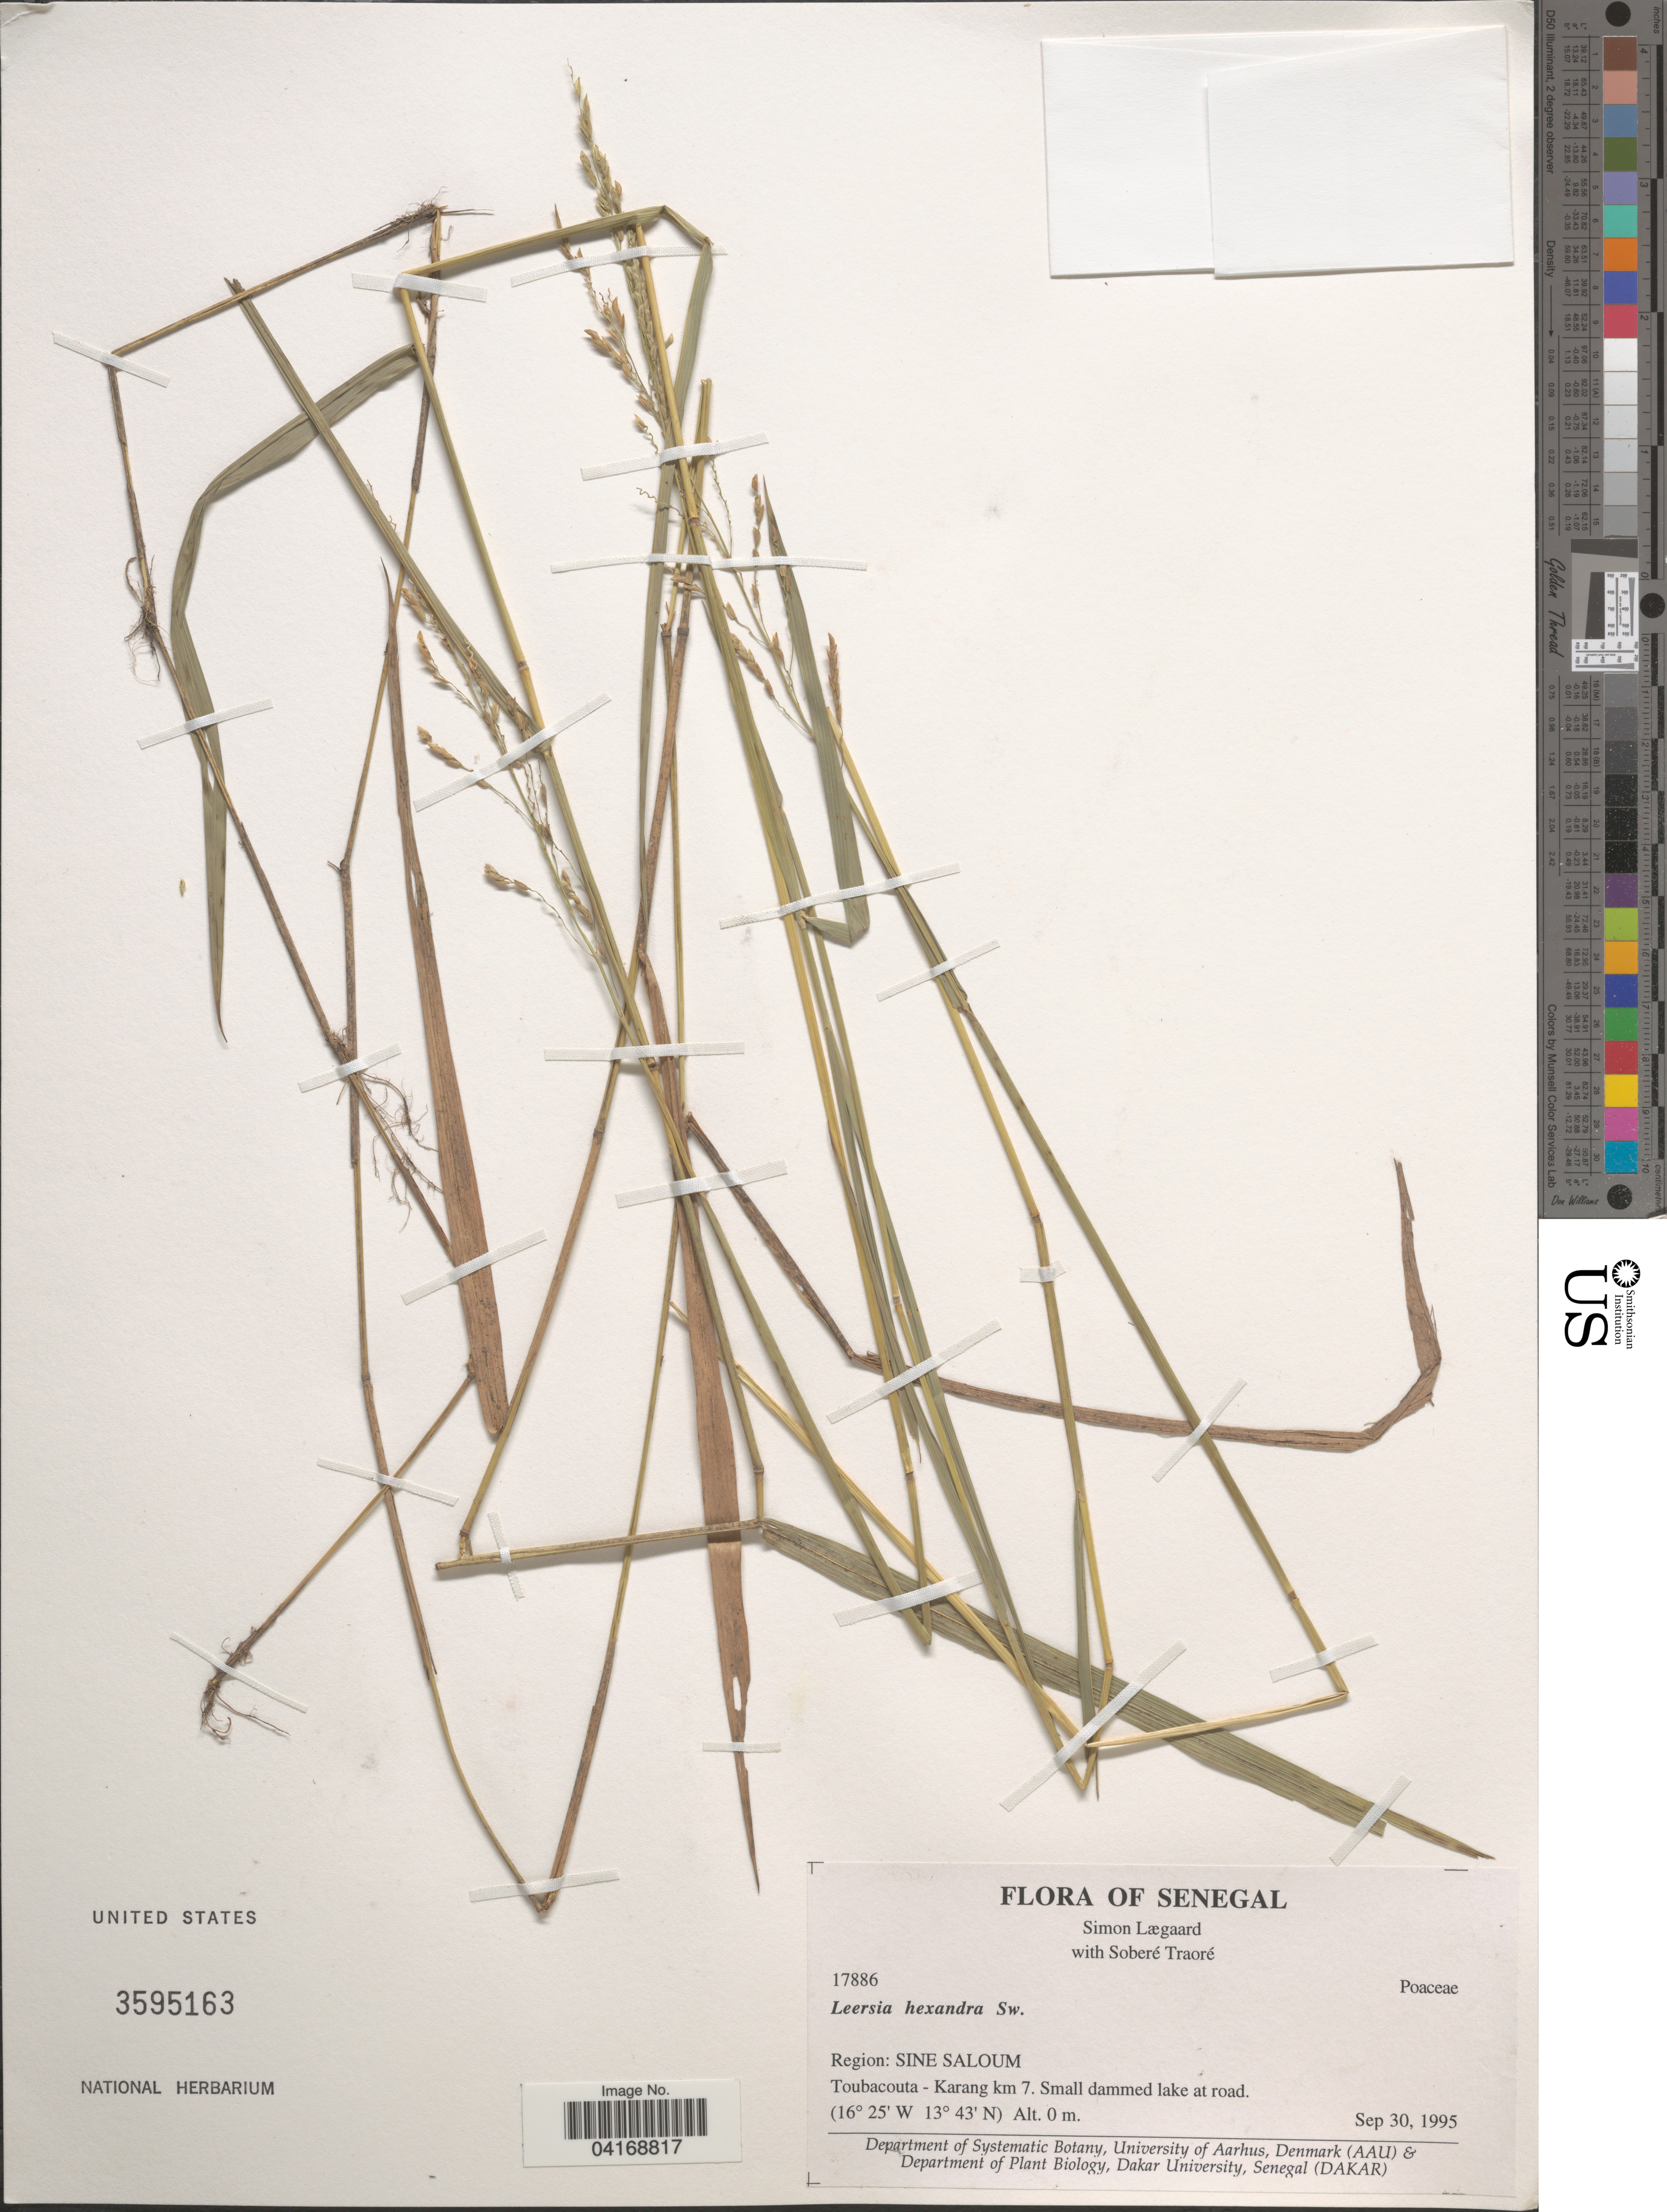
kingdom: Plantae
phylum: Tracheophyta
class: Liliopsida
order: Poales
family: Poaceae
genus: Leersia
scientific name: Leersia hexandra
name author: Sw.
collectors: S. Lægaard & S. Traore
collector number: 17886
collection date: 1995-09-30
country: Senegal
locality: Region: Sine Saloum. Toubacouta - Karang km 7.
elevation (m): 0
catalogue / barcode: US 3595163